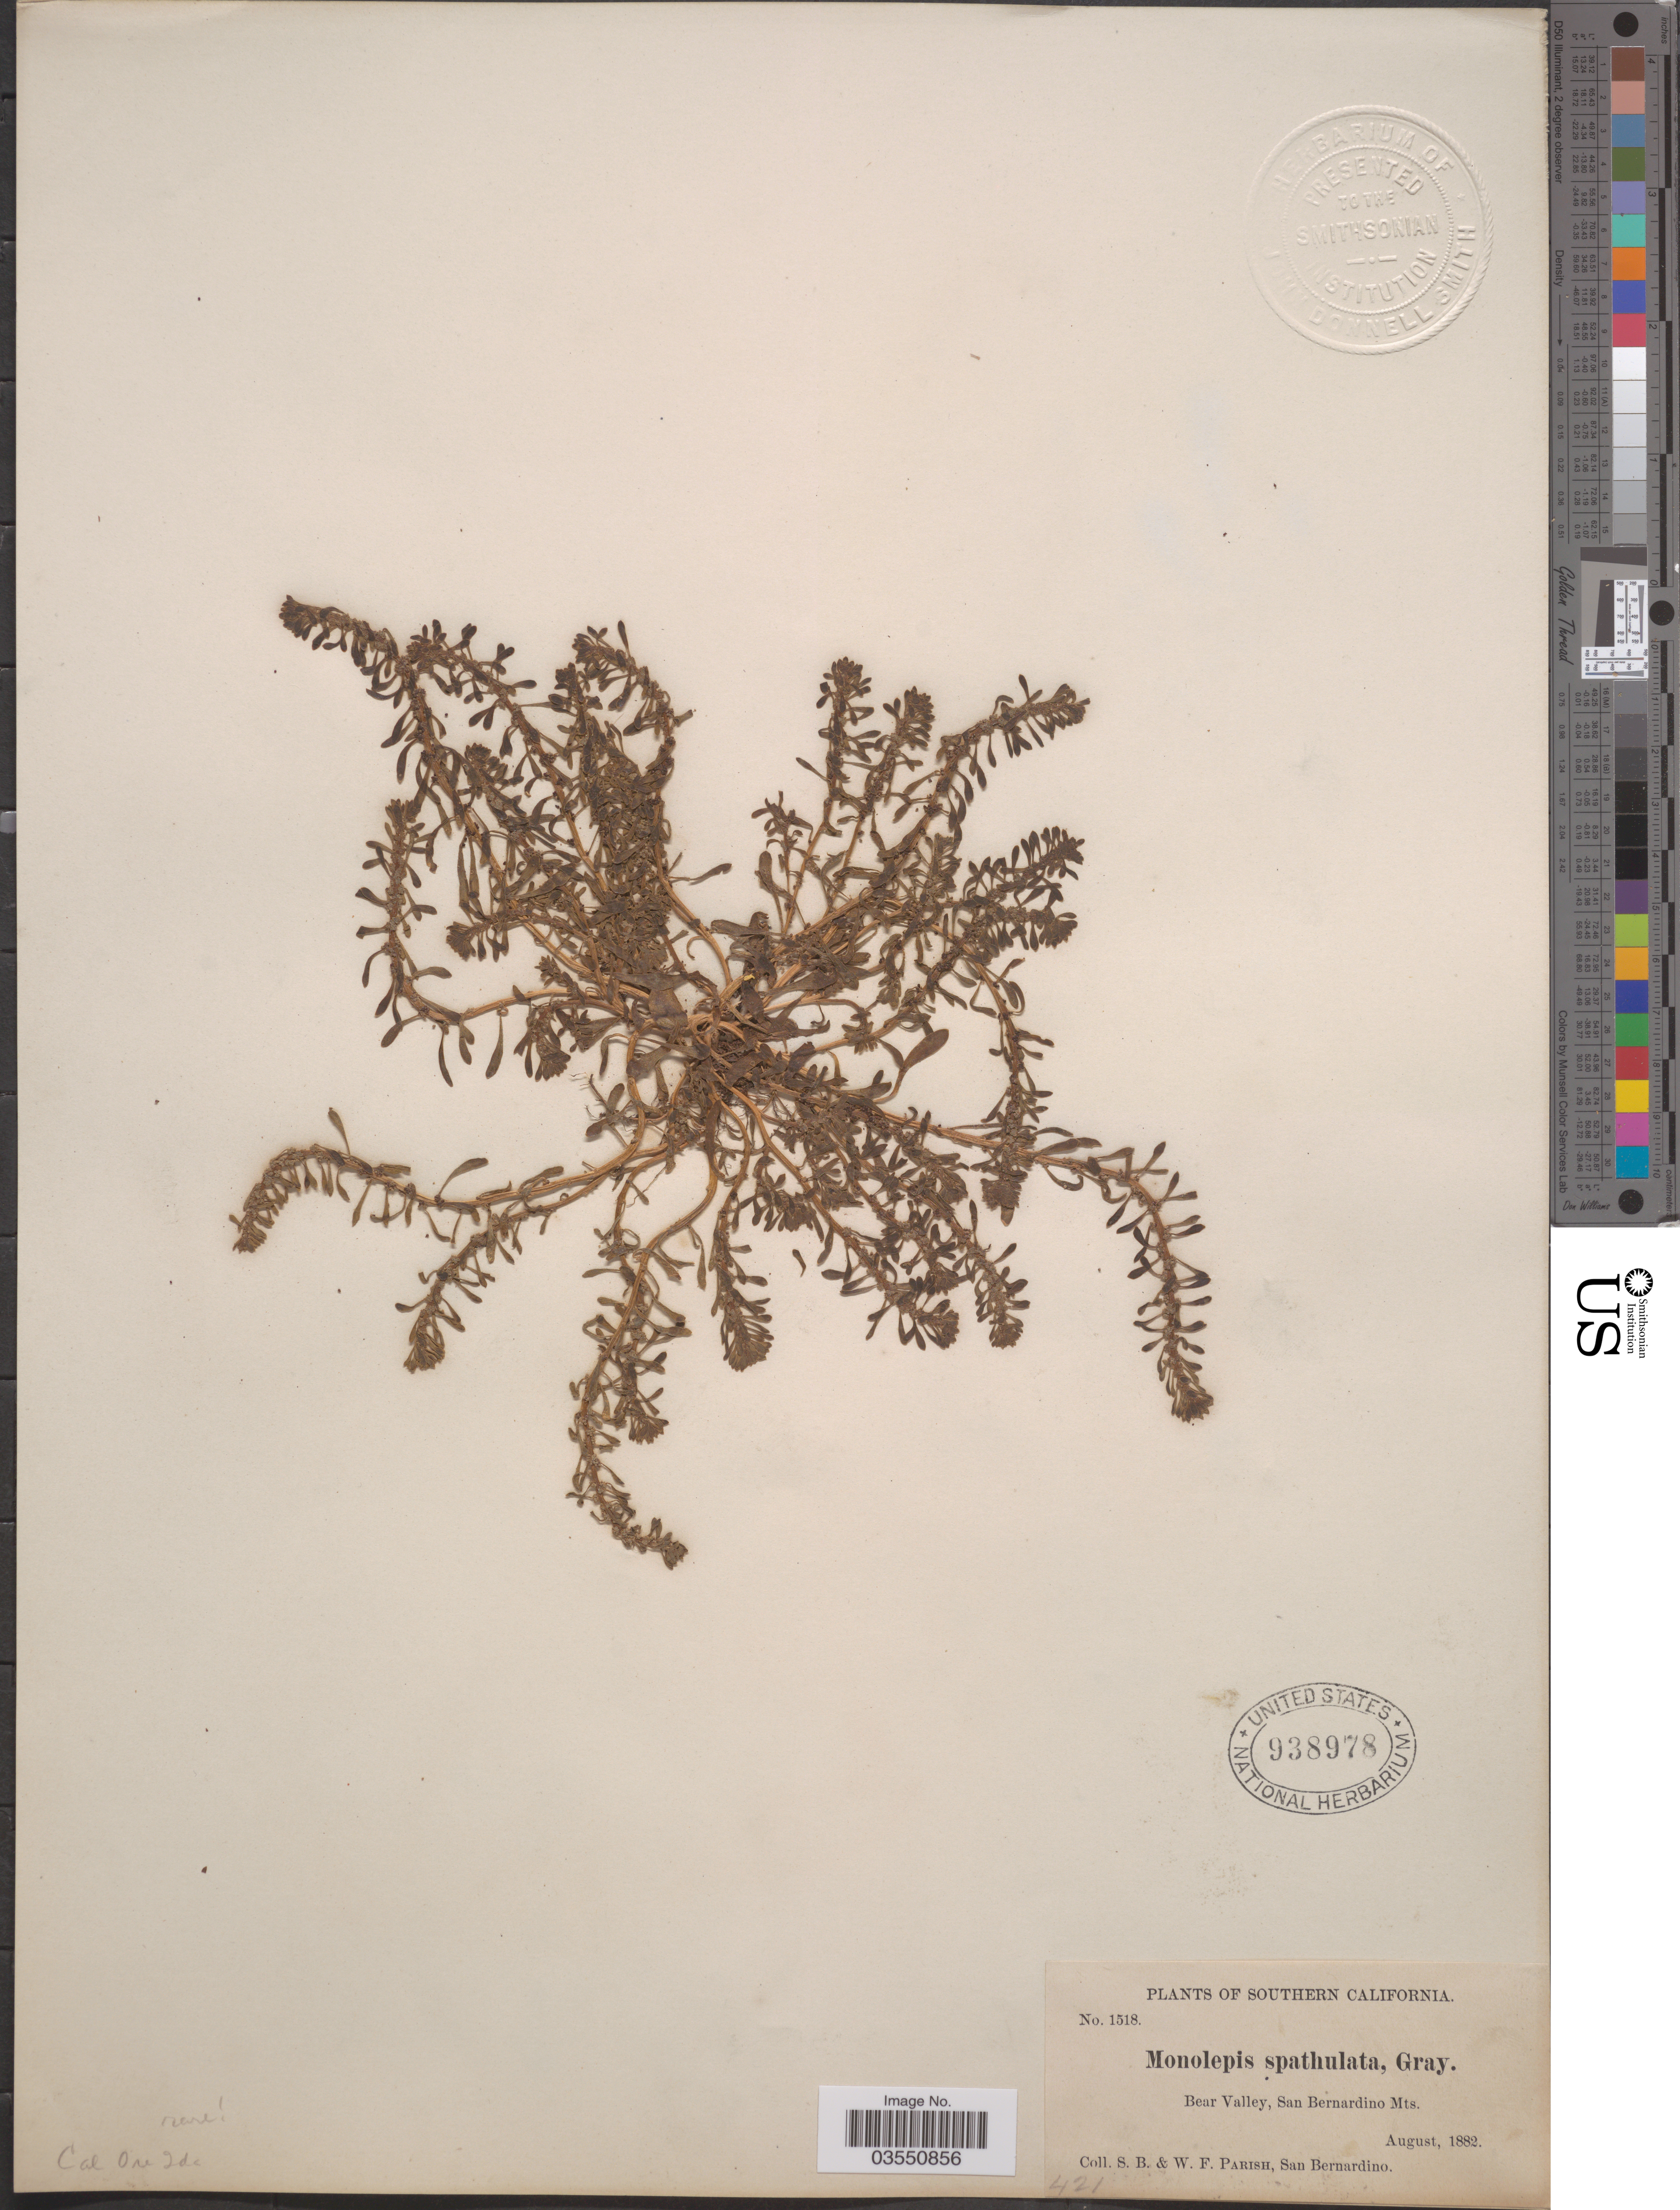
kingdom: Plantae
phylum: Tracheophyta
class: Magnoliopsida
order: Caryophyllales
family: Amaranthaceae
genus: Neomonolepis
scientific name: Neomonolepis spathulata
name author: (A. Gray) Sukhor.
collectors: S. B. Parish & W. F. Parish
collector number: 1518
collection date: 1882-08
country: United States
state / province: California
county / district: San Bernardino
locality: Southern California. Bear Valley, San Bernardino Mts.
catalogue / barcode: US 938978